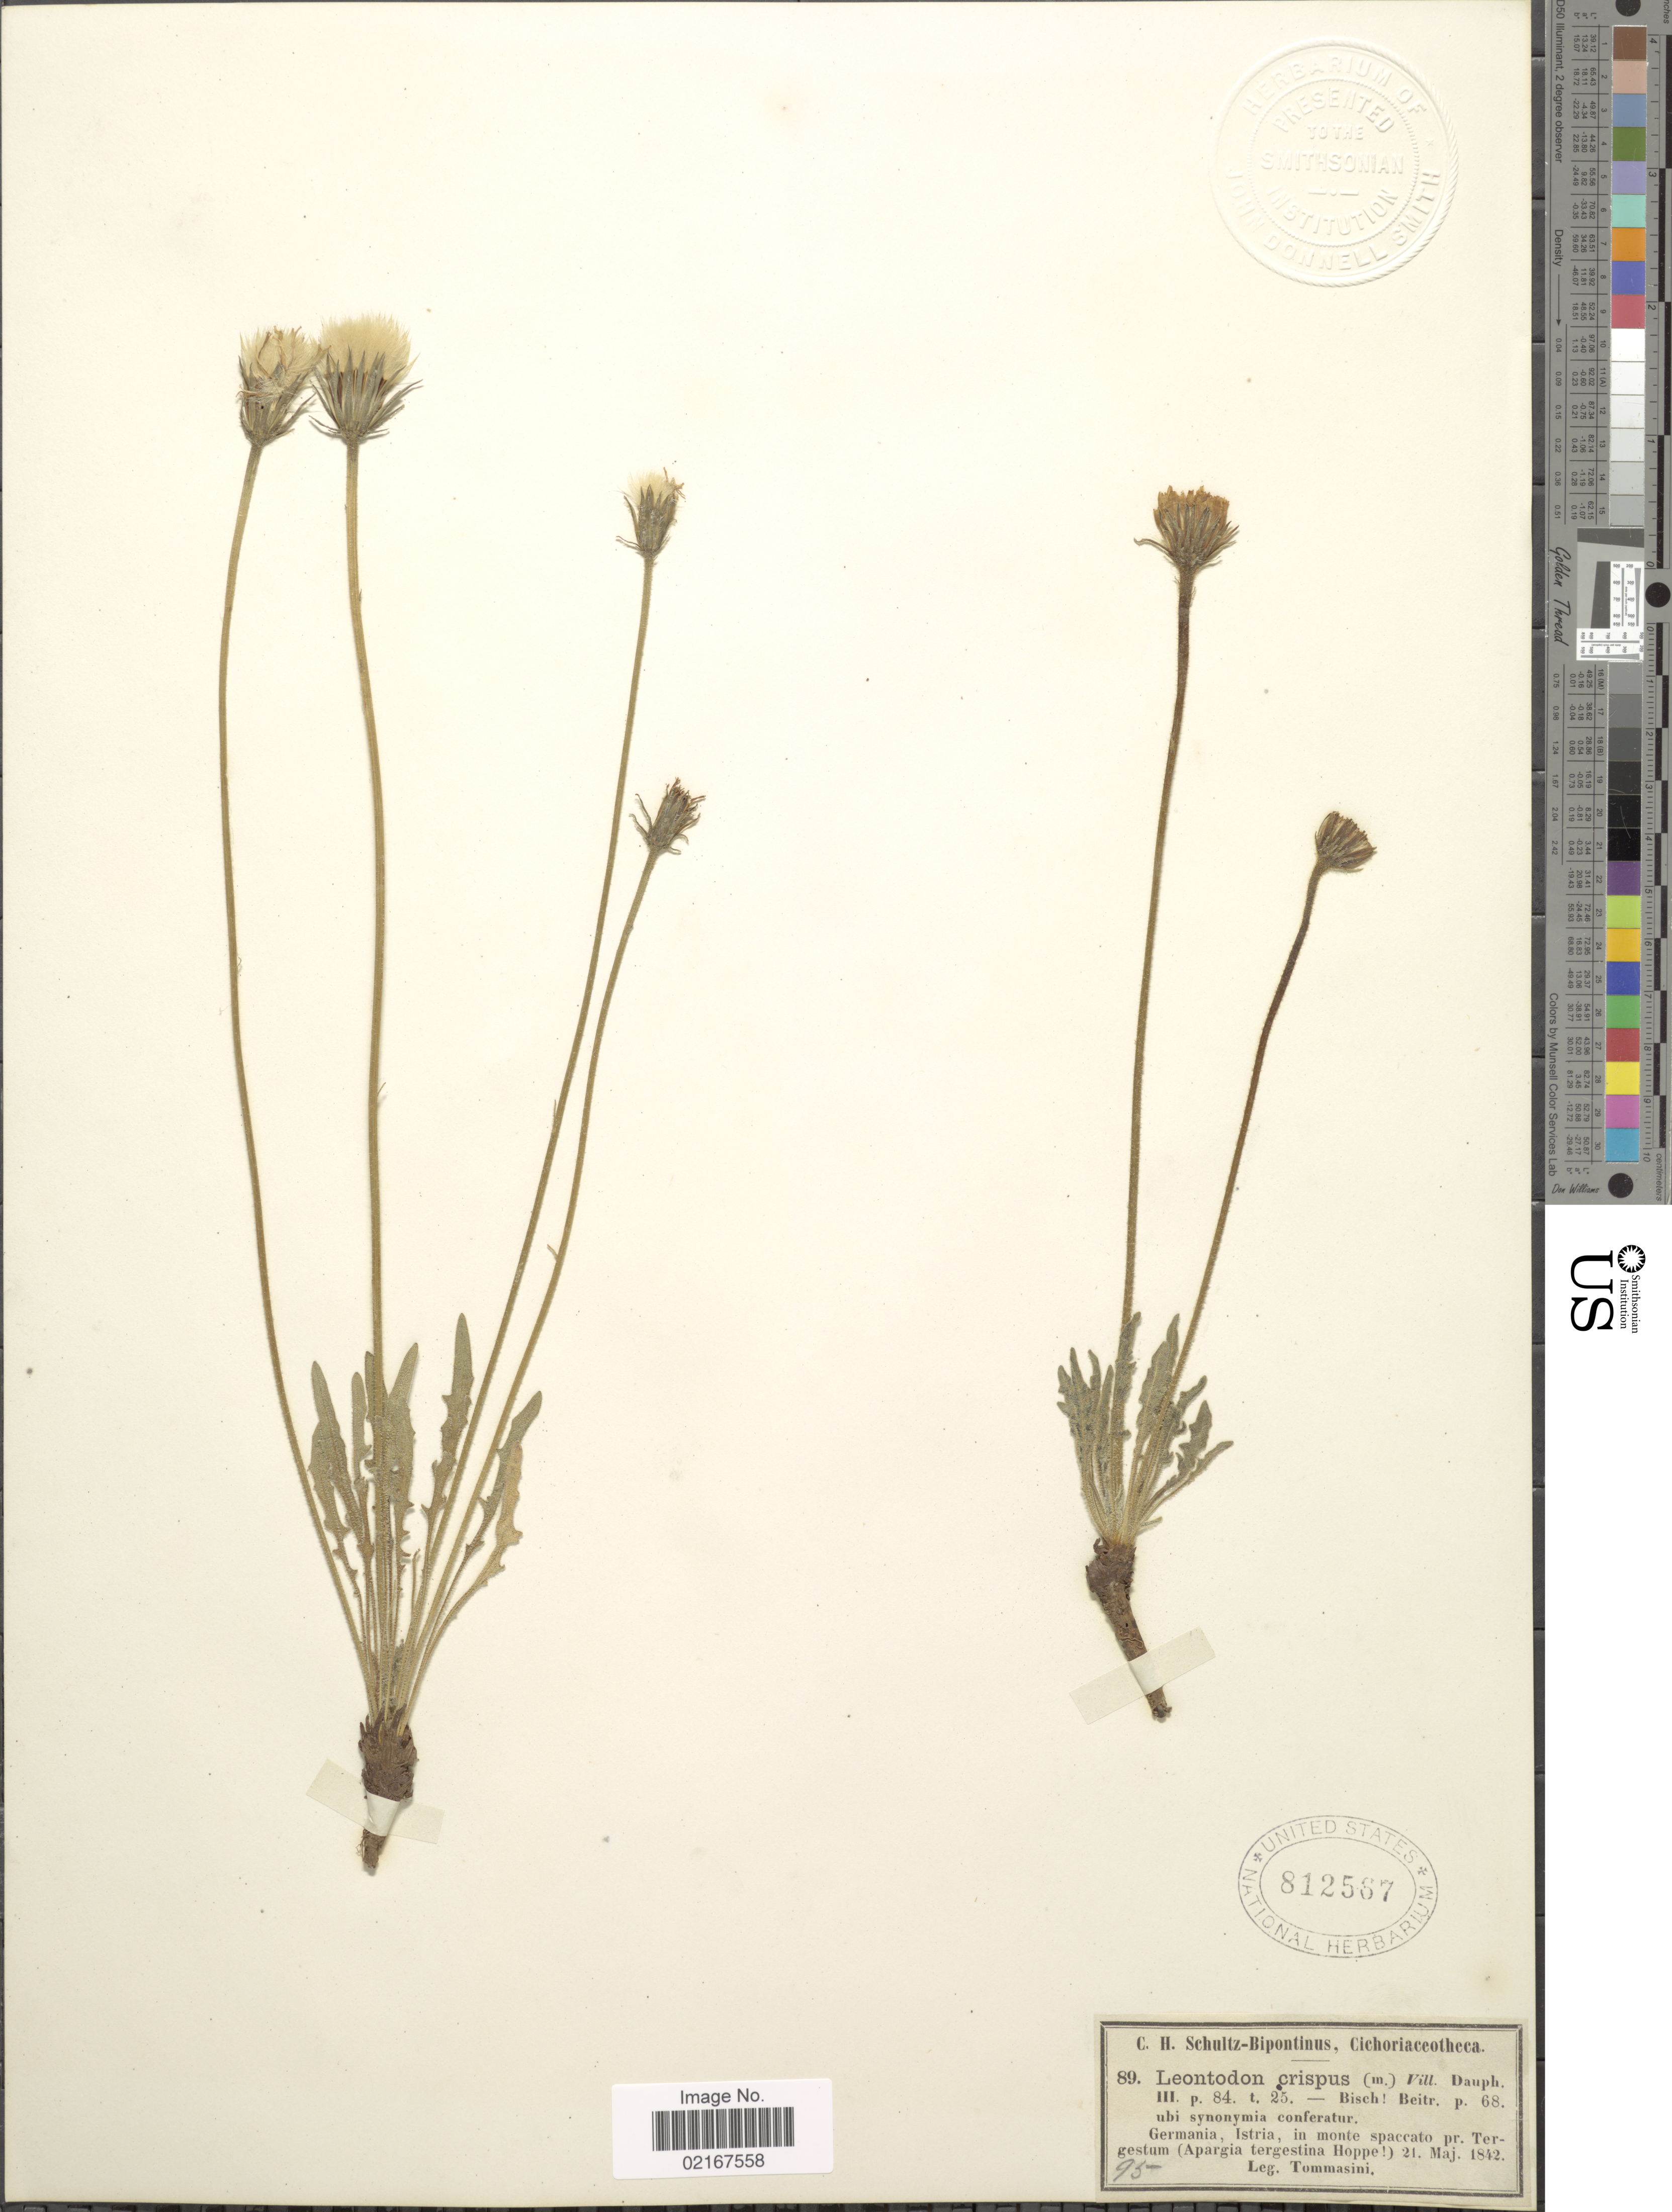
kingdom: Plantae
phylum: Tracheophyta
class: Magnoliopsida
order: Asterales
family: Asteraceae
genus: Leontodon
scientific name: Leontodon crispus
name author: Vill.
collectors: Tommasini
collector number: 89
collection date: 1842-05-21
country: Italy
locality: Istria, pr. Tergestum (Apargia tergestina Hoppe [illegible text])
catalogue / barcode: US 812567